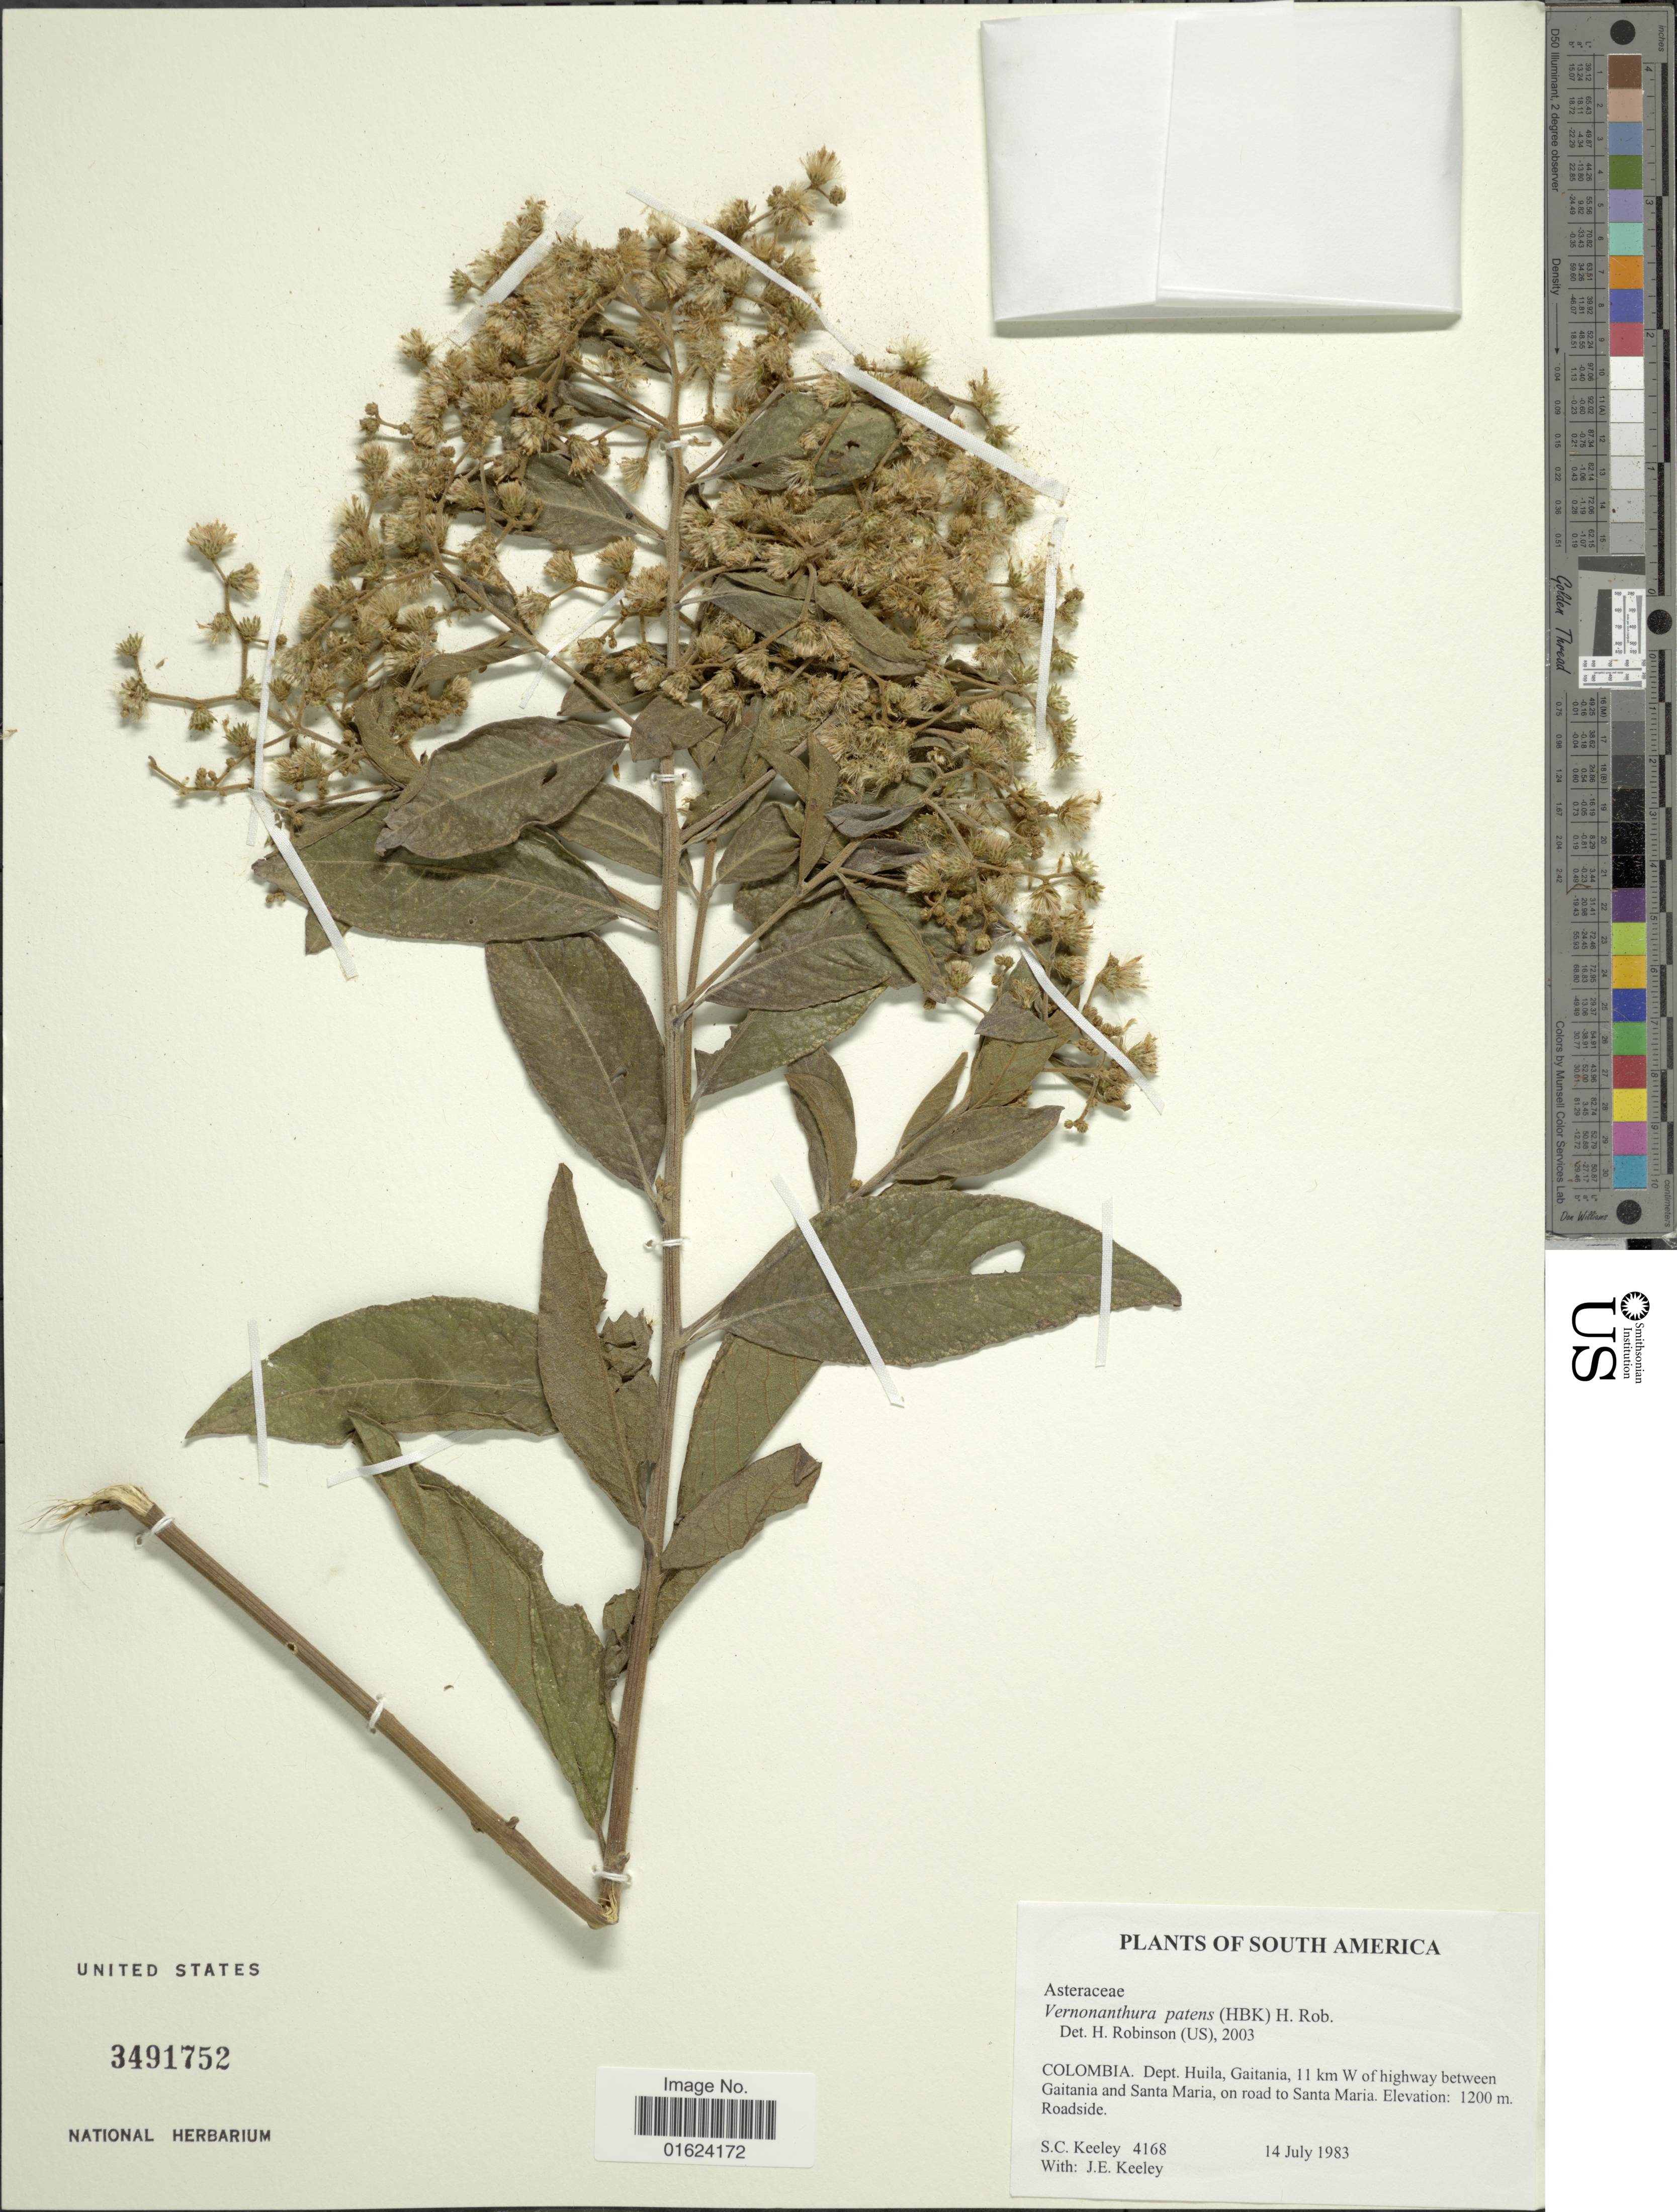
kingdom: Plantae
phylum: Tracheophyta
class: Magnoliopsida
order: Asterales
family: Asteraceae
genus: Vernonanthura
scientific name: Vernonanthura patens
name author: (Kunth) H. Rob.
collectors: S. C. Keeley & J. E. Keeley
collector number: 4168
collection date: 1983-07-14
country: Colombia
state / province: Huila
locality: Colombia, Dept. Huila, Gaitania, 11 km W of highway between Gaitania and Santa Maria, on road to Santa Maria.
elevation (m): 1200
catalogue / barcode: US 341752